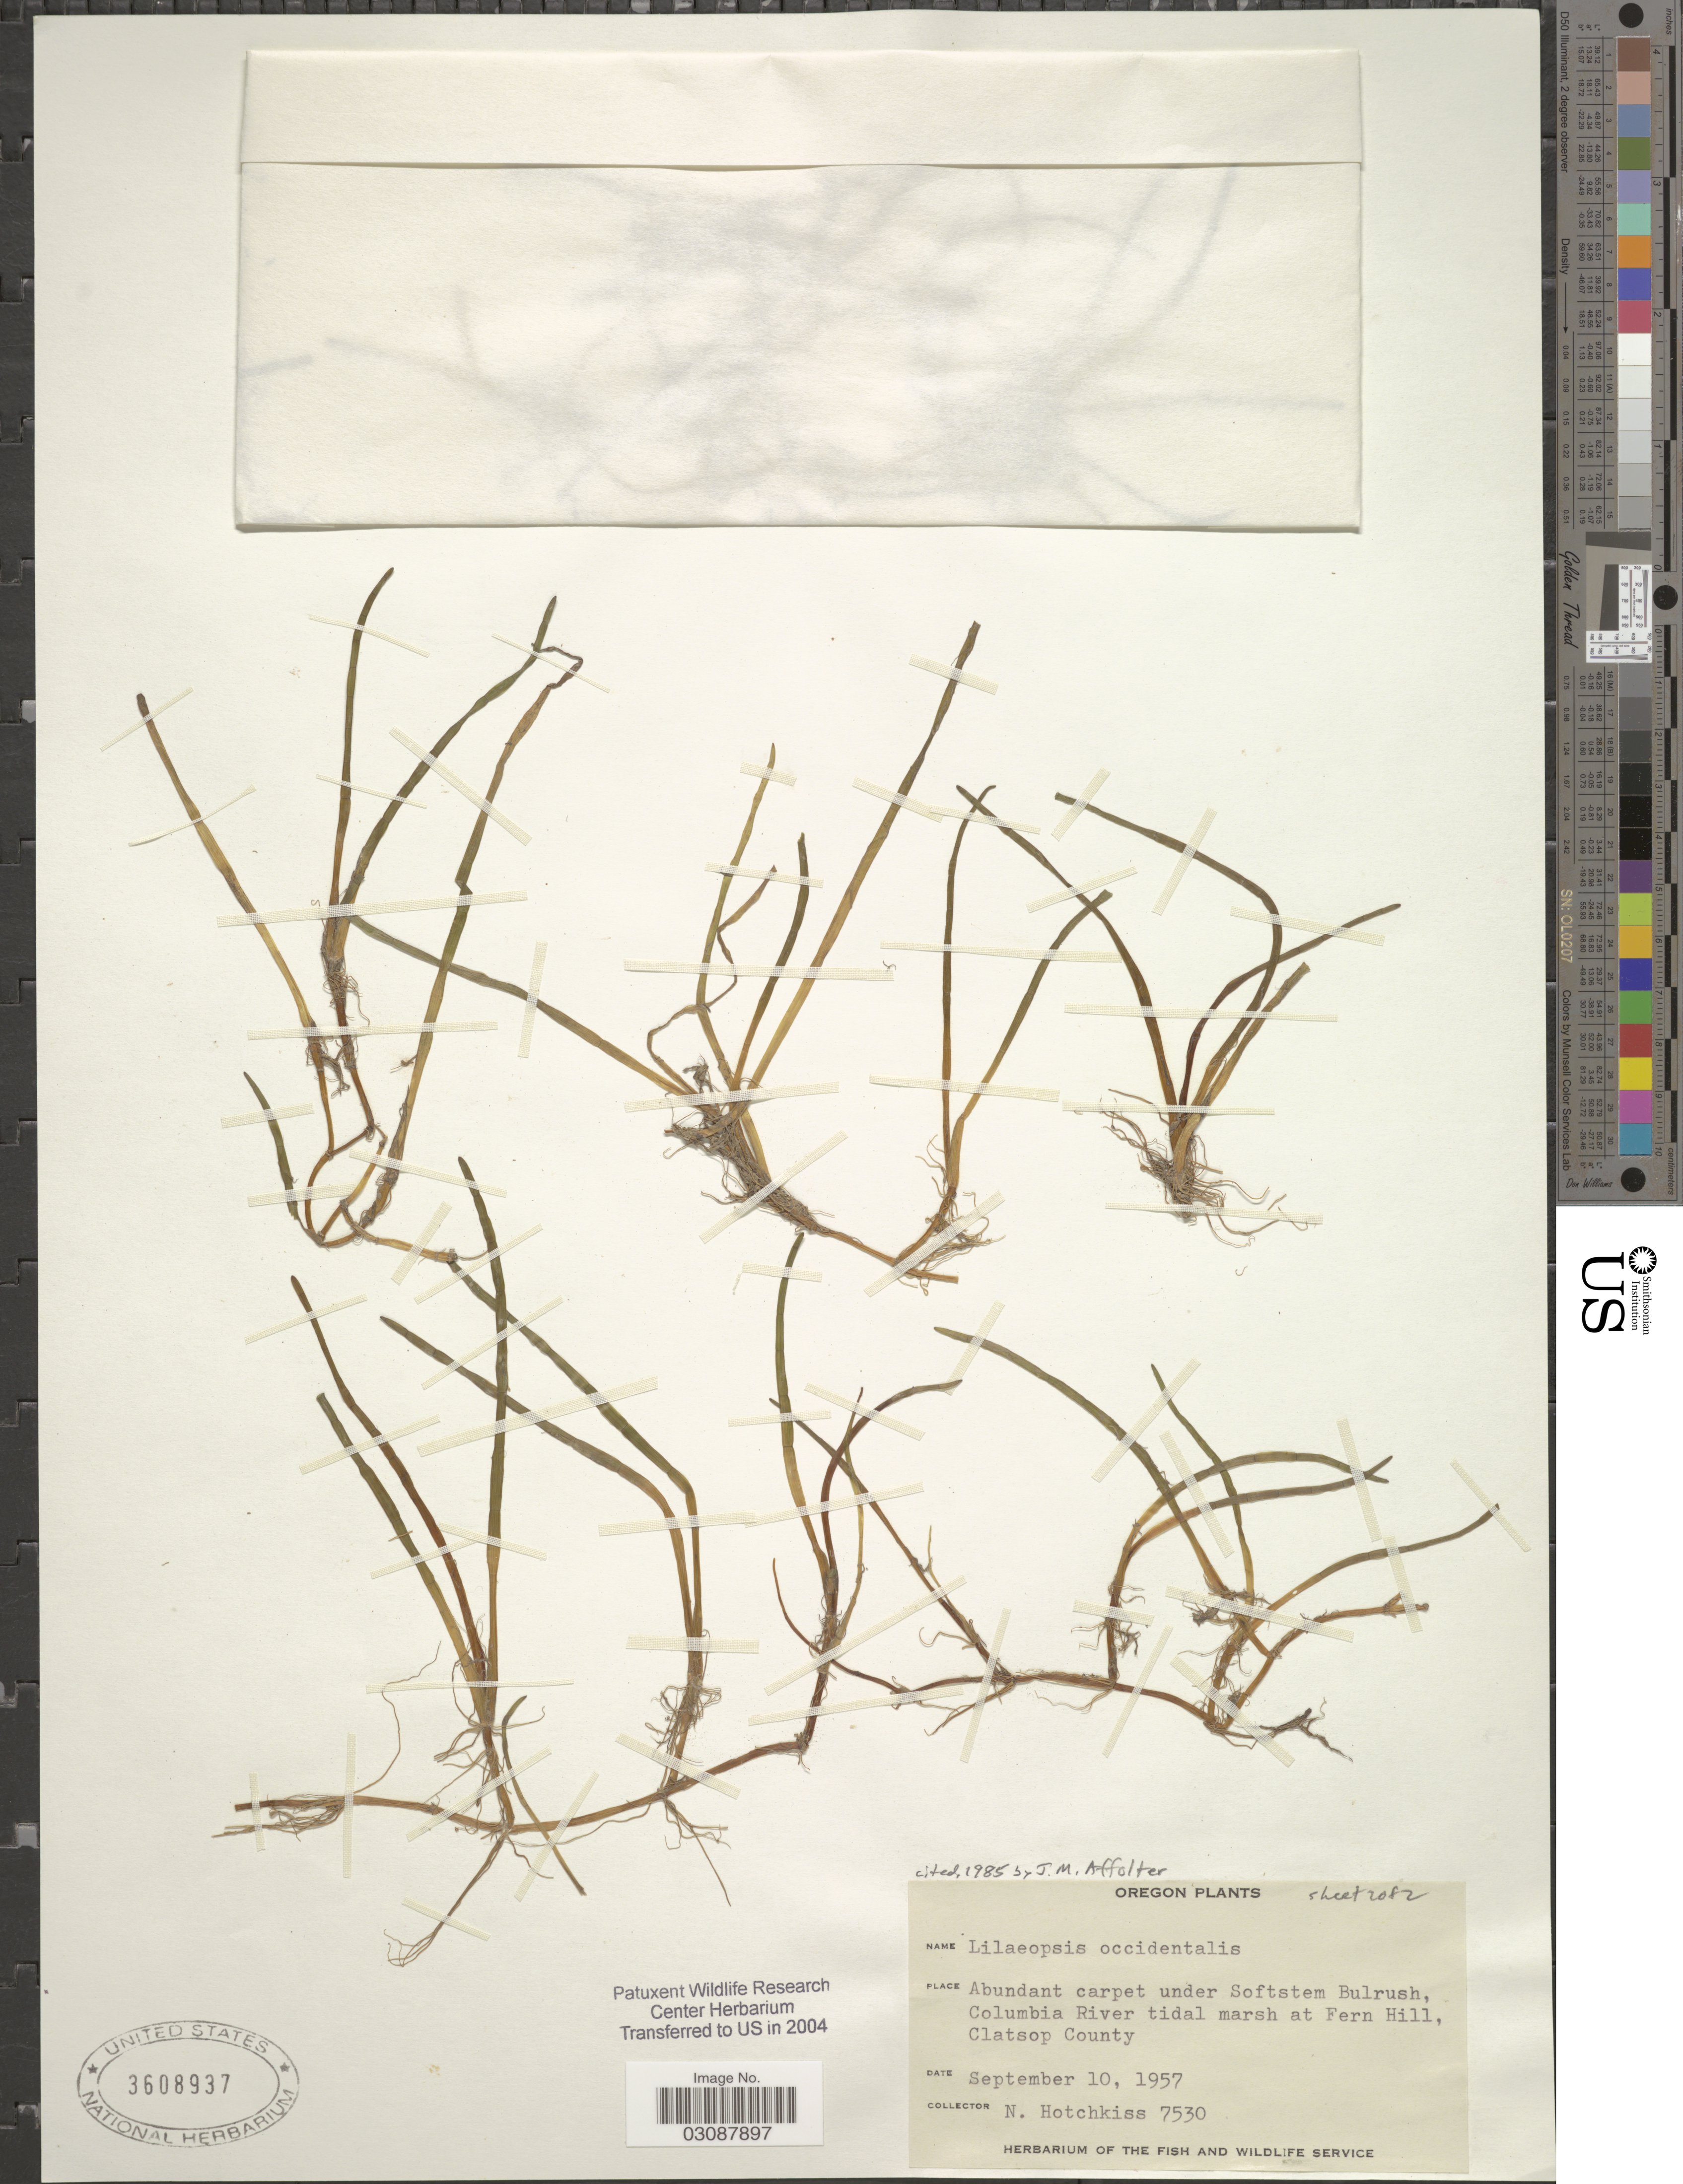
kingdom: Plantae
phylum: Tracheophyta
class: Magnoliopsida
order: Apiales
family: Apiaceae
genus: Lilaeopsis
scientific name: Lilaeopsis occidentalis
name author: J.M. Coult. & Rose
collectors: N. Hotchkiss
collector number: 7530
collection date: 1957-09-10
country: United States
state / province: Oregon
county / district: Clatsop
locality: Abundant carpet under Softstem Bulrush, Columbia River tidal marsh at Fern Hill, Clatsop County.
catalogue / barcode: US 3608937